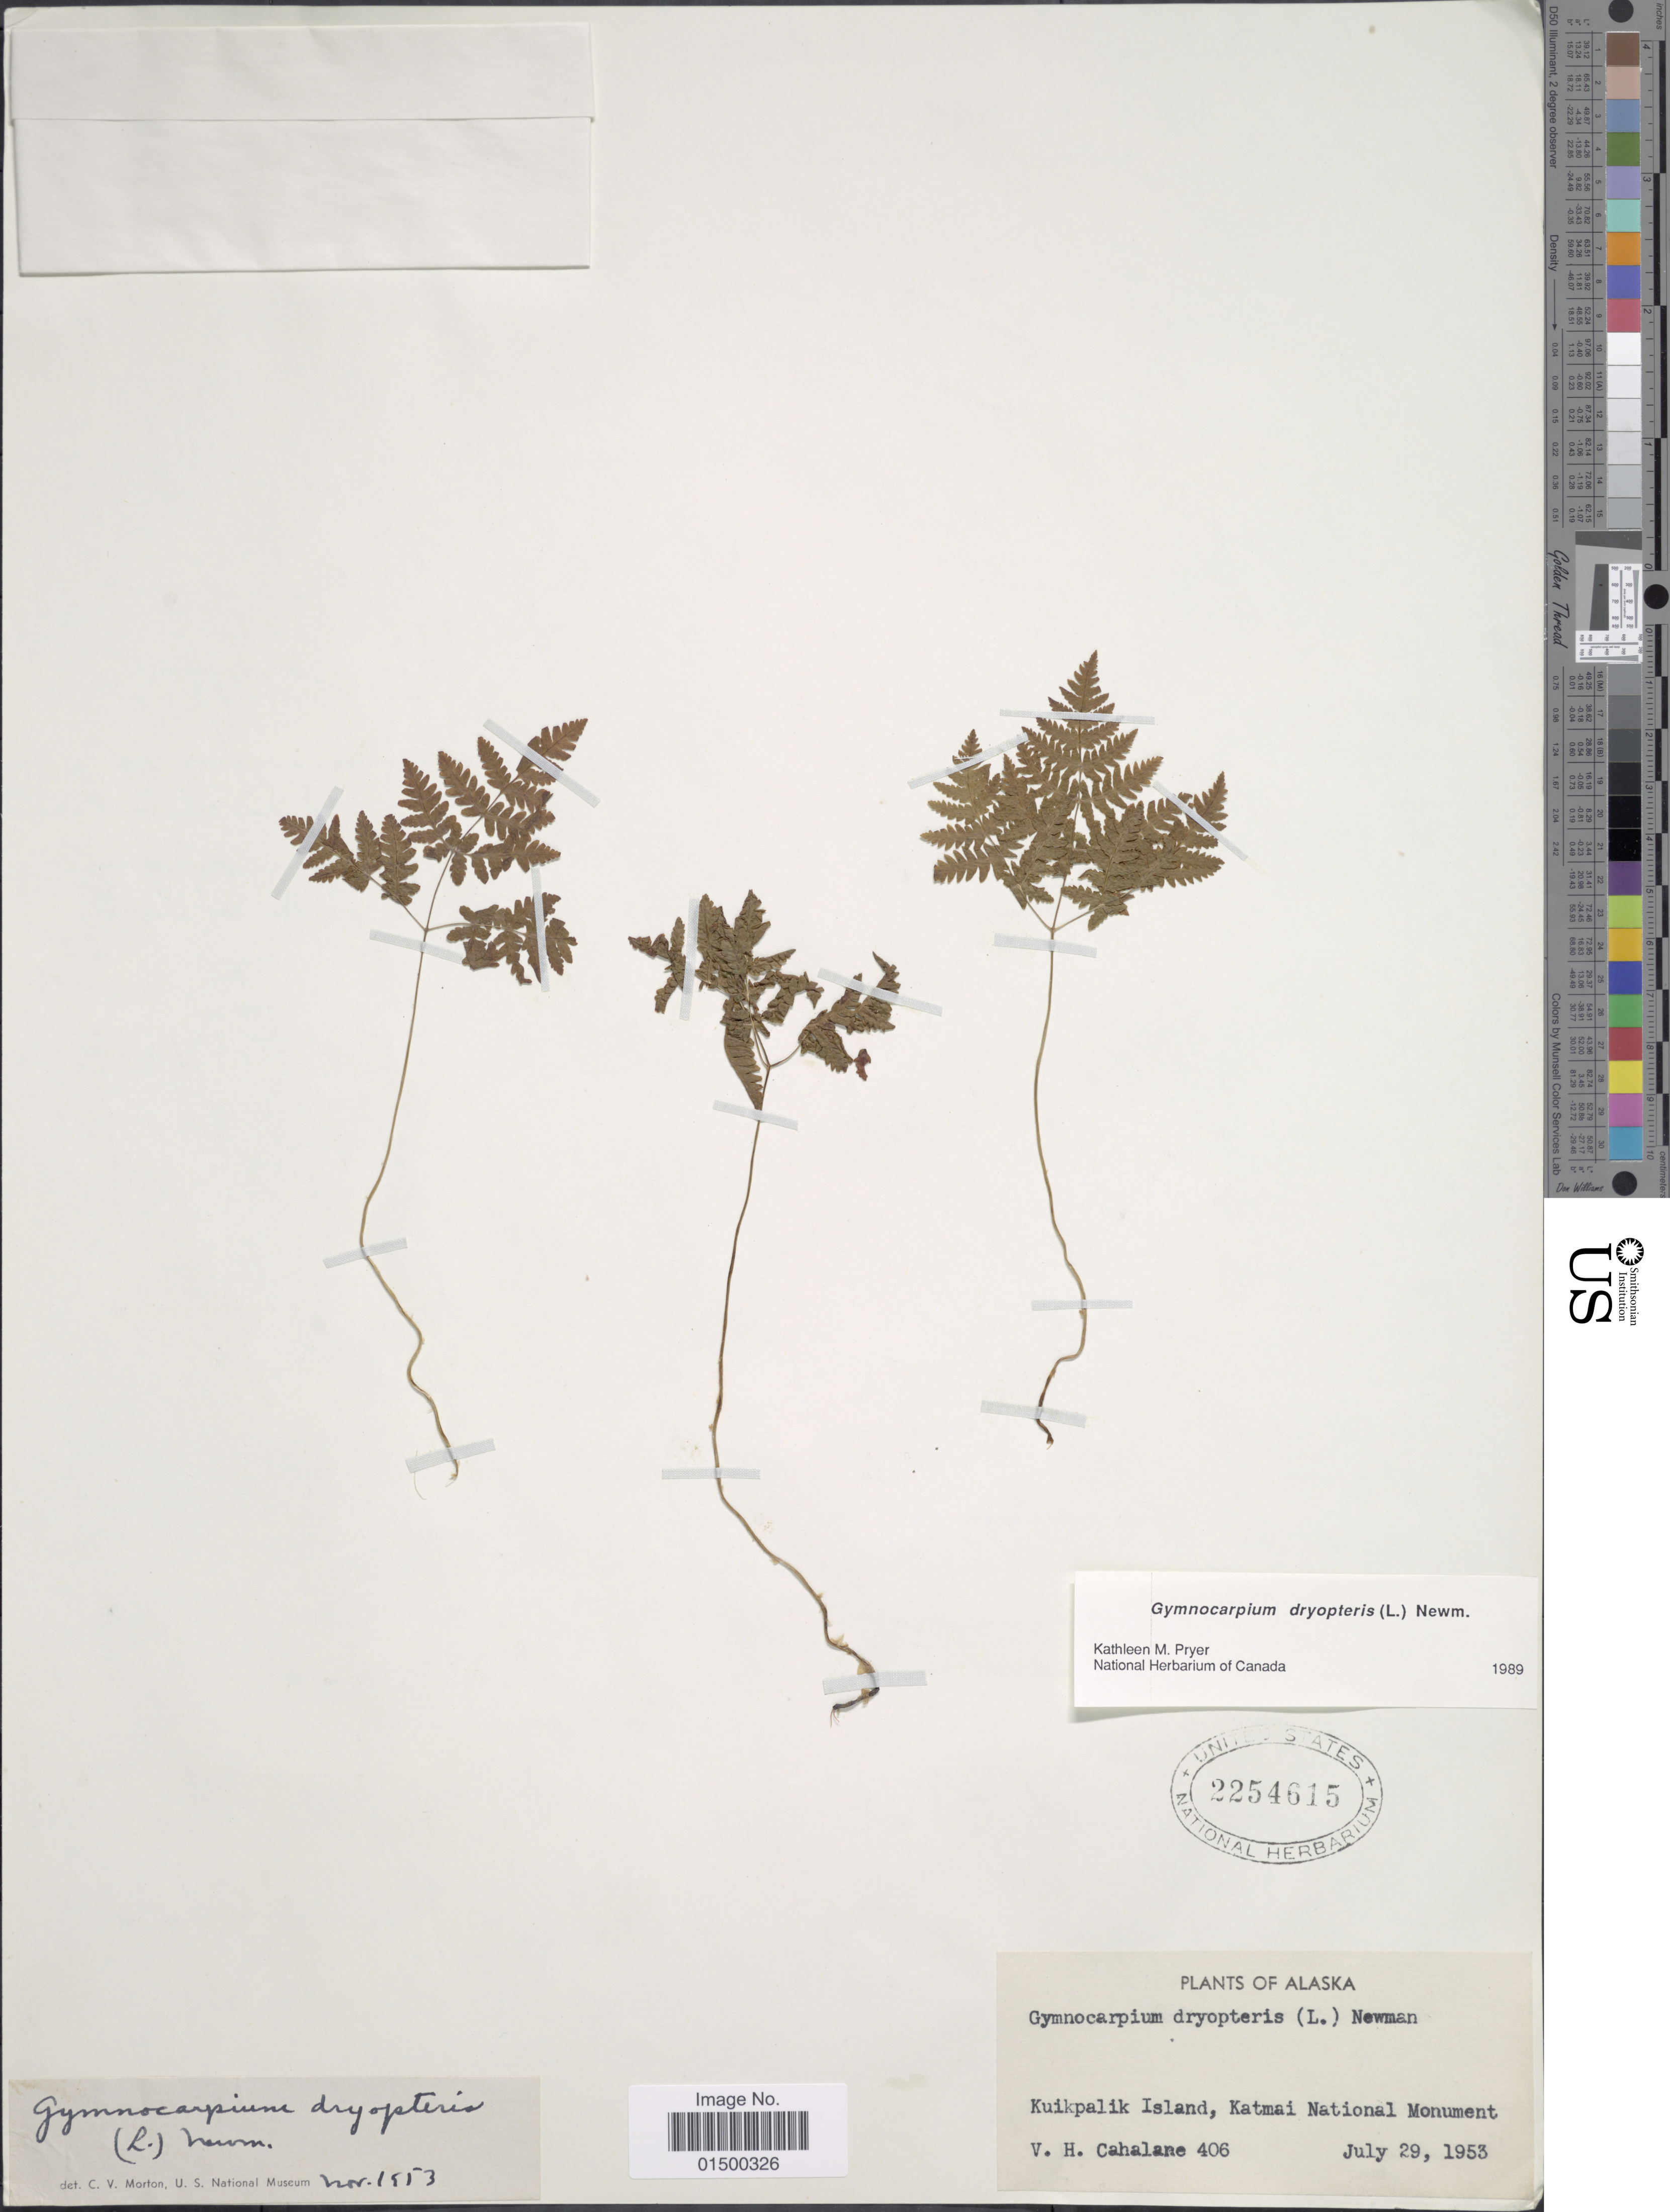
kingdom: Plantae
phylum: Tracheophyta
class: Polypodiopsida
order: Polypodiales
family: Cystopteridaceae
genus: Gymnocarpium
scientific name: Gymnocarpium dryopteris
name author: (L.) Newman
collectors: V. Cahalane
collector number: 406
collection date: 1953-07-29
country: United States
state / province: Alaska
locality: Kuikpalik Island, Katmai National Monument.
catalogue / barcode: US 2254615